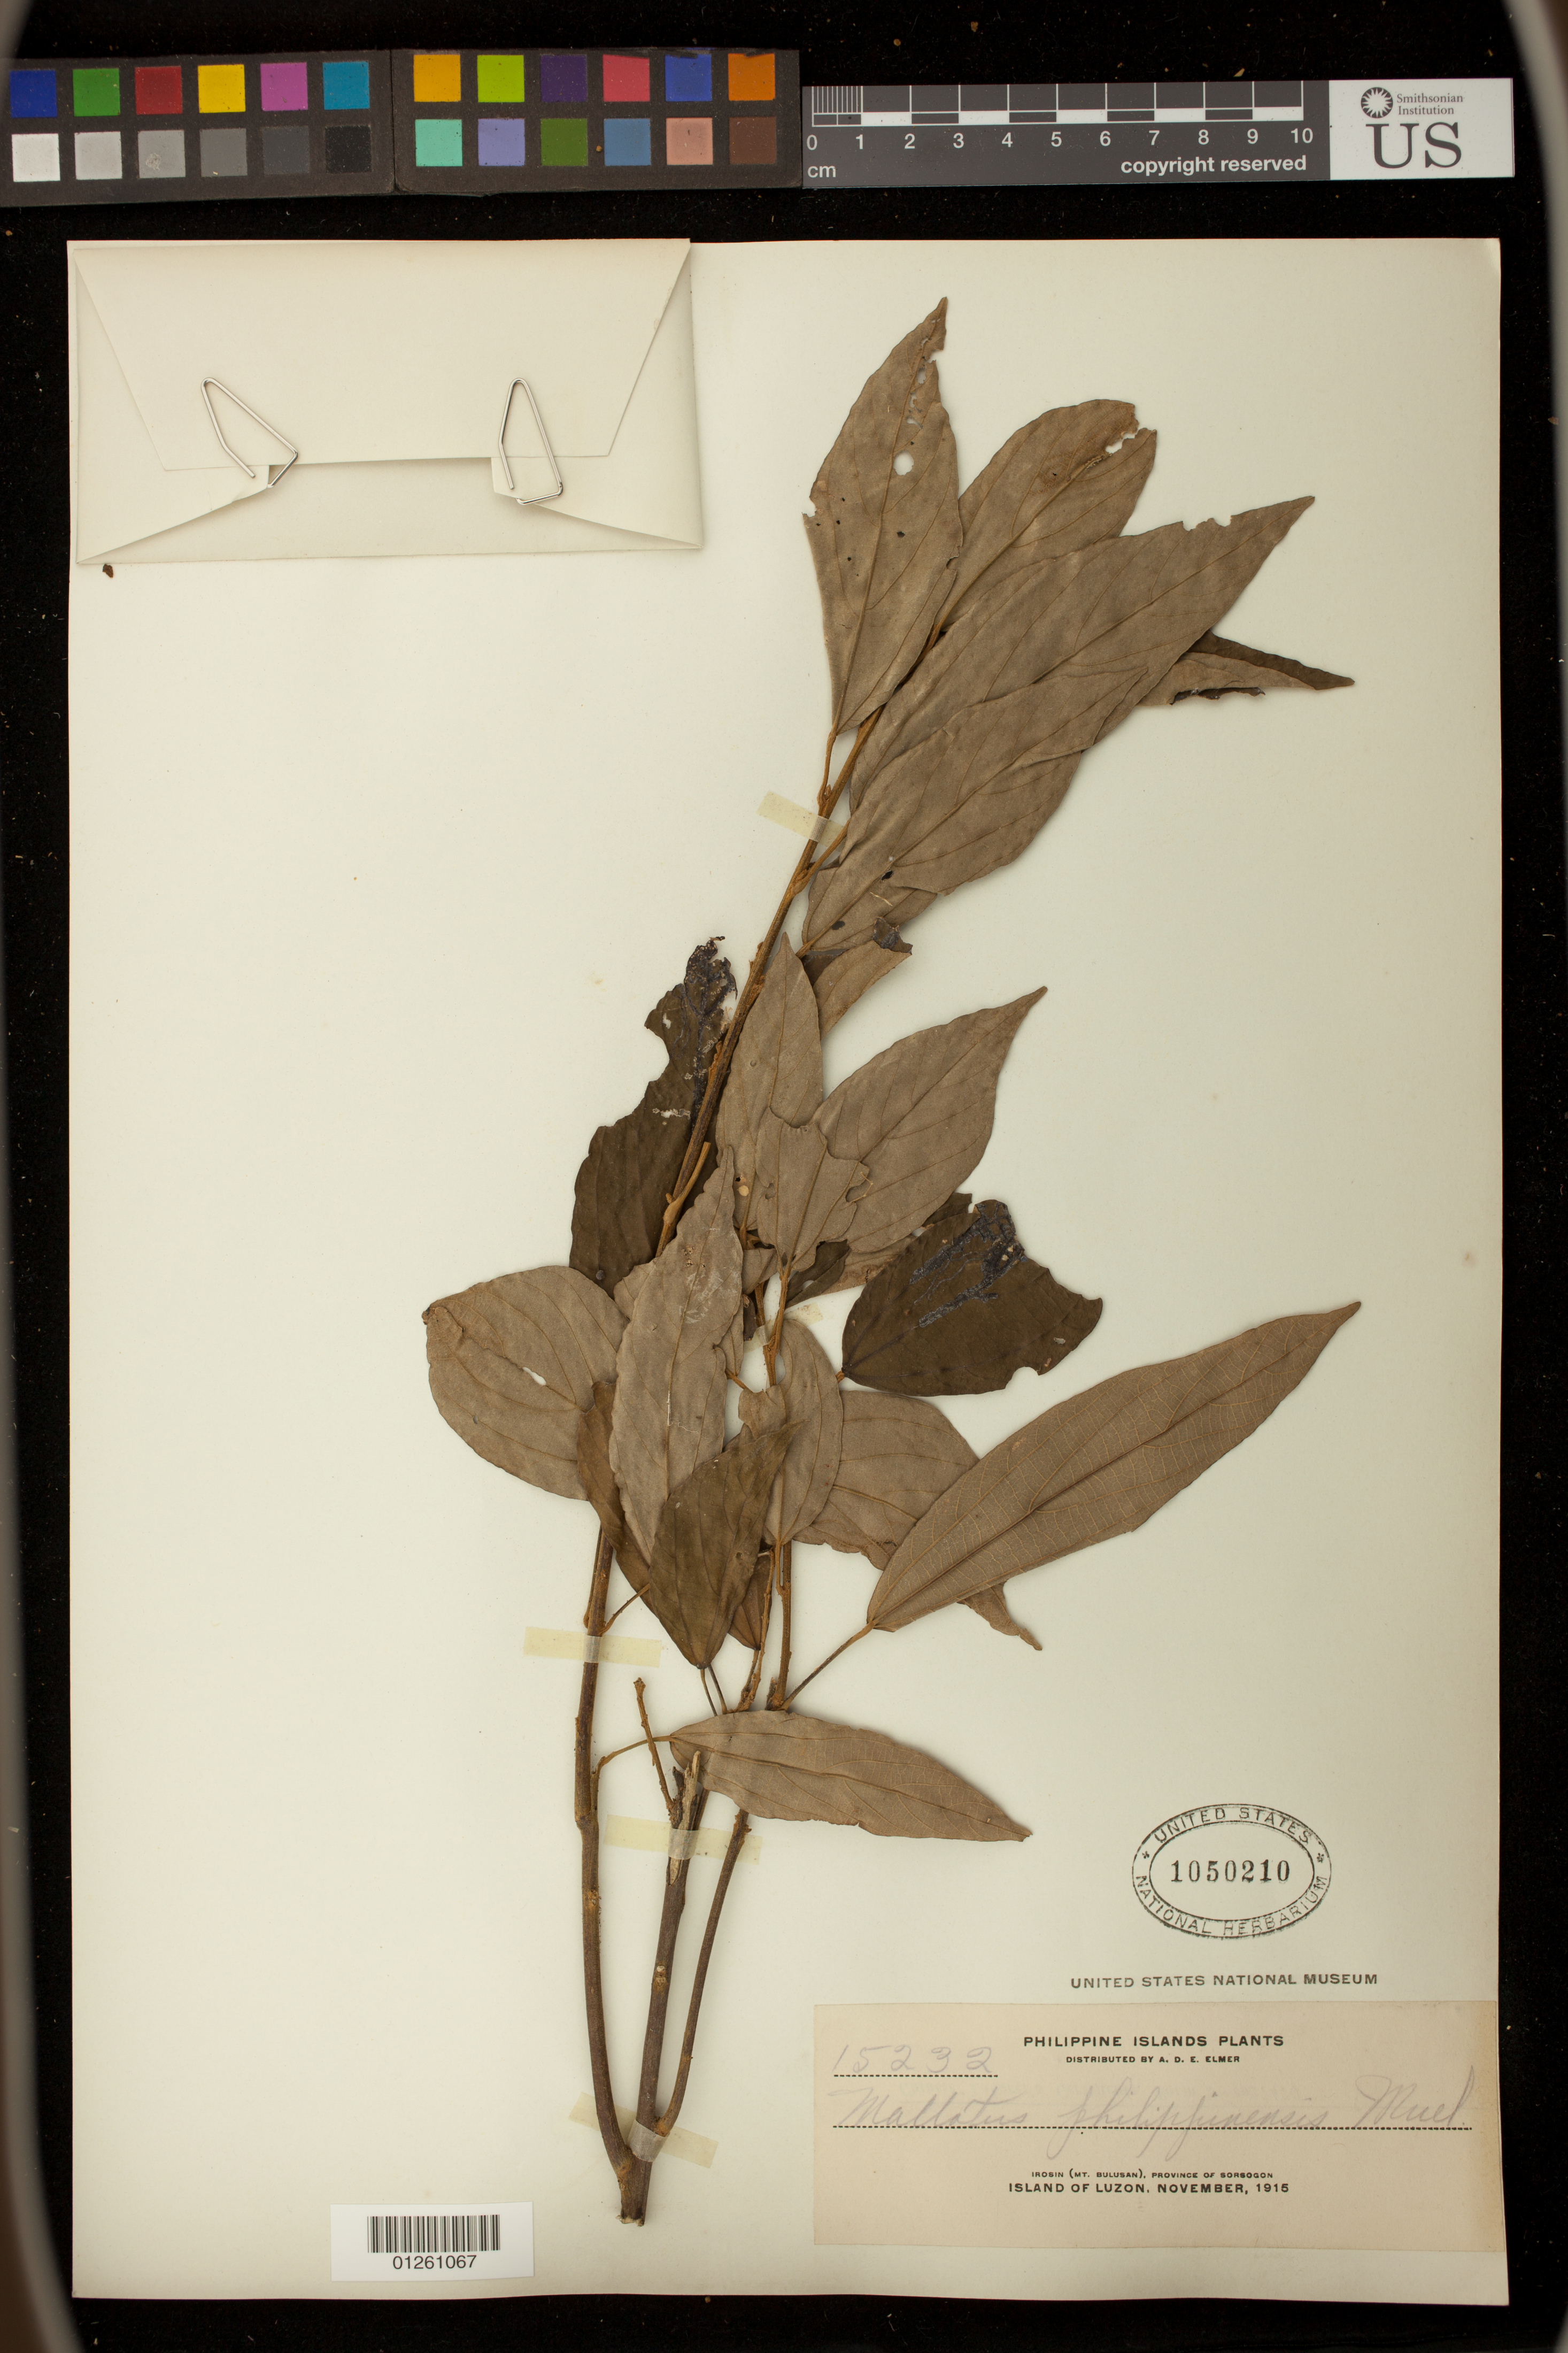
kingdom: Plantae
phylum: Tracheophyta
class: Magnoliopsida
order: Malpighiales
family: Euphorbiaceae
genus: Mallotus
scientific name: Mallotus philippensis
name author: (Lam.) Müll. Arg.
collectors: A. D. E. Elmer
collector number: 15232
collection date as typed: Nov 1915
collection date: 1915-11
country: Philippines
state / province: Bicol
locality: Irosin (Mt. Bulusan), Province of Sorsogon, Island of Luzon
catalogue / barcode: US 1050210